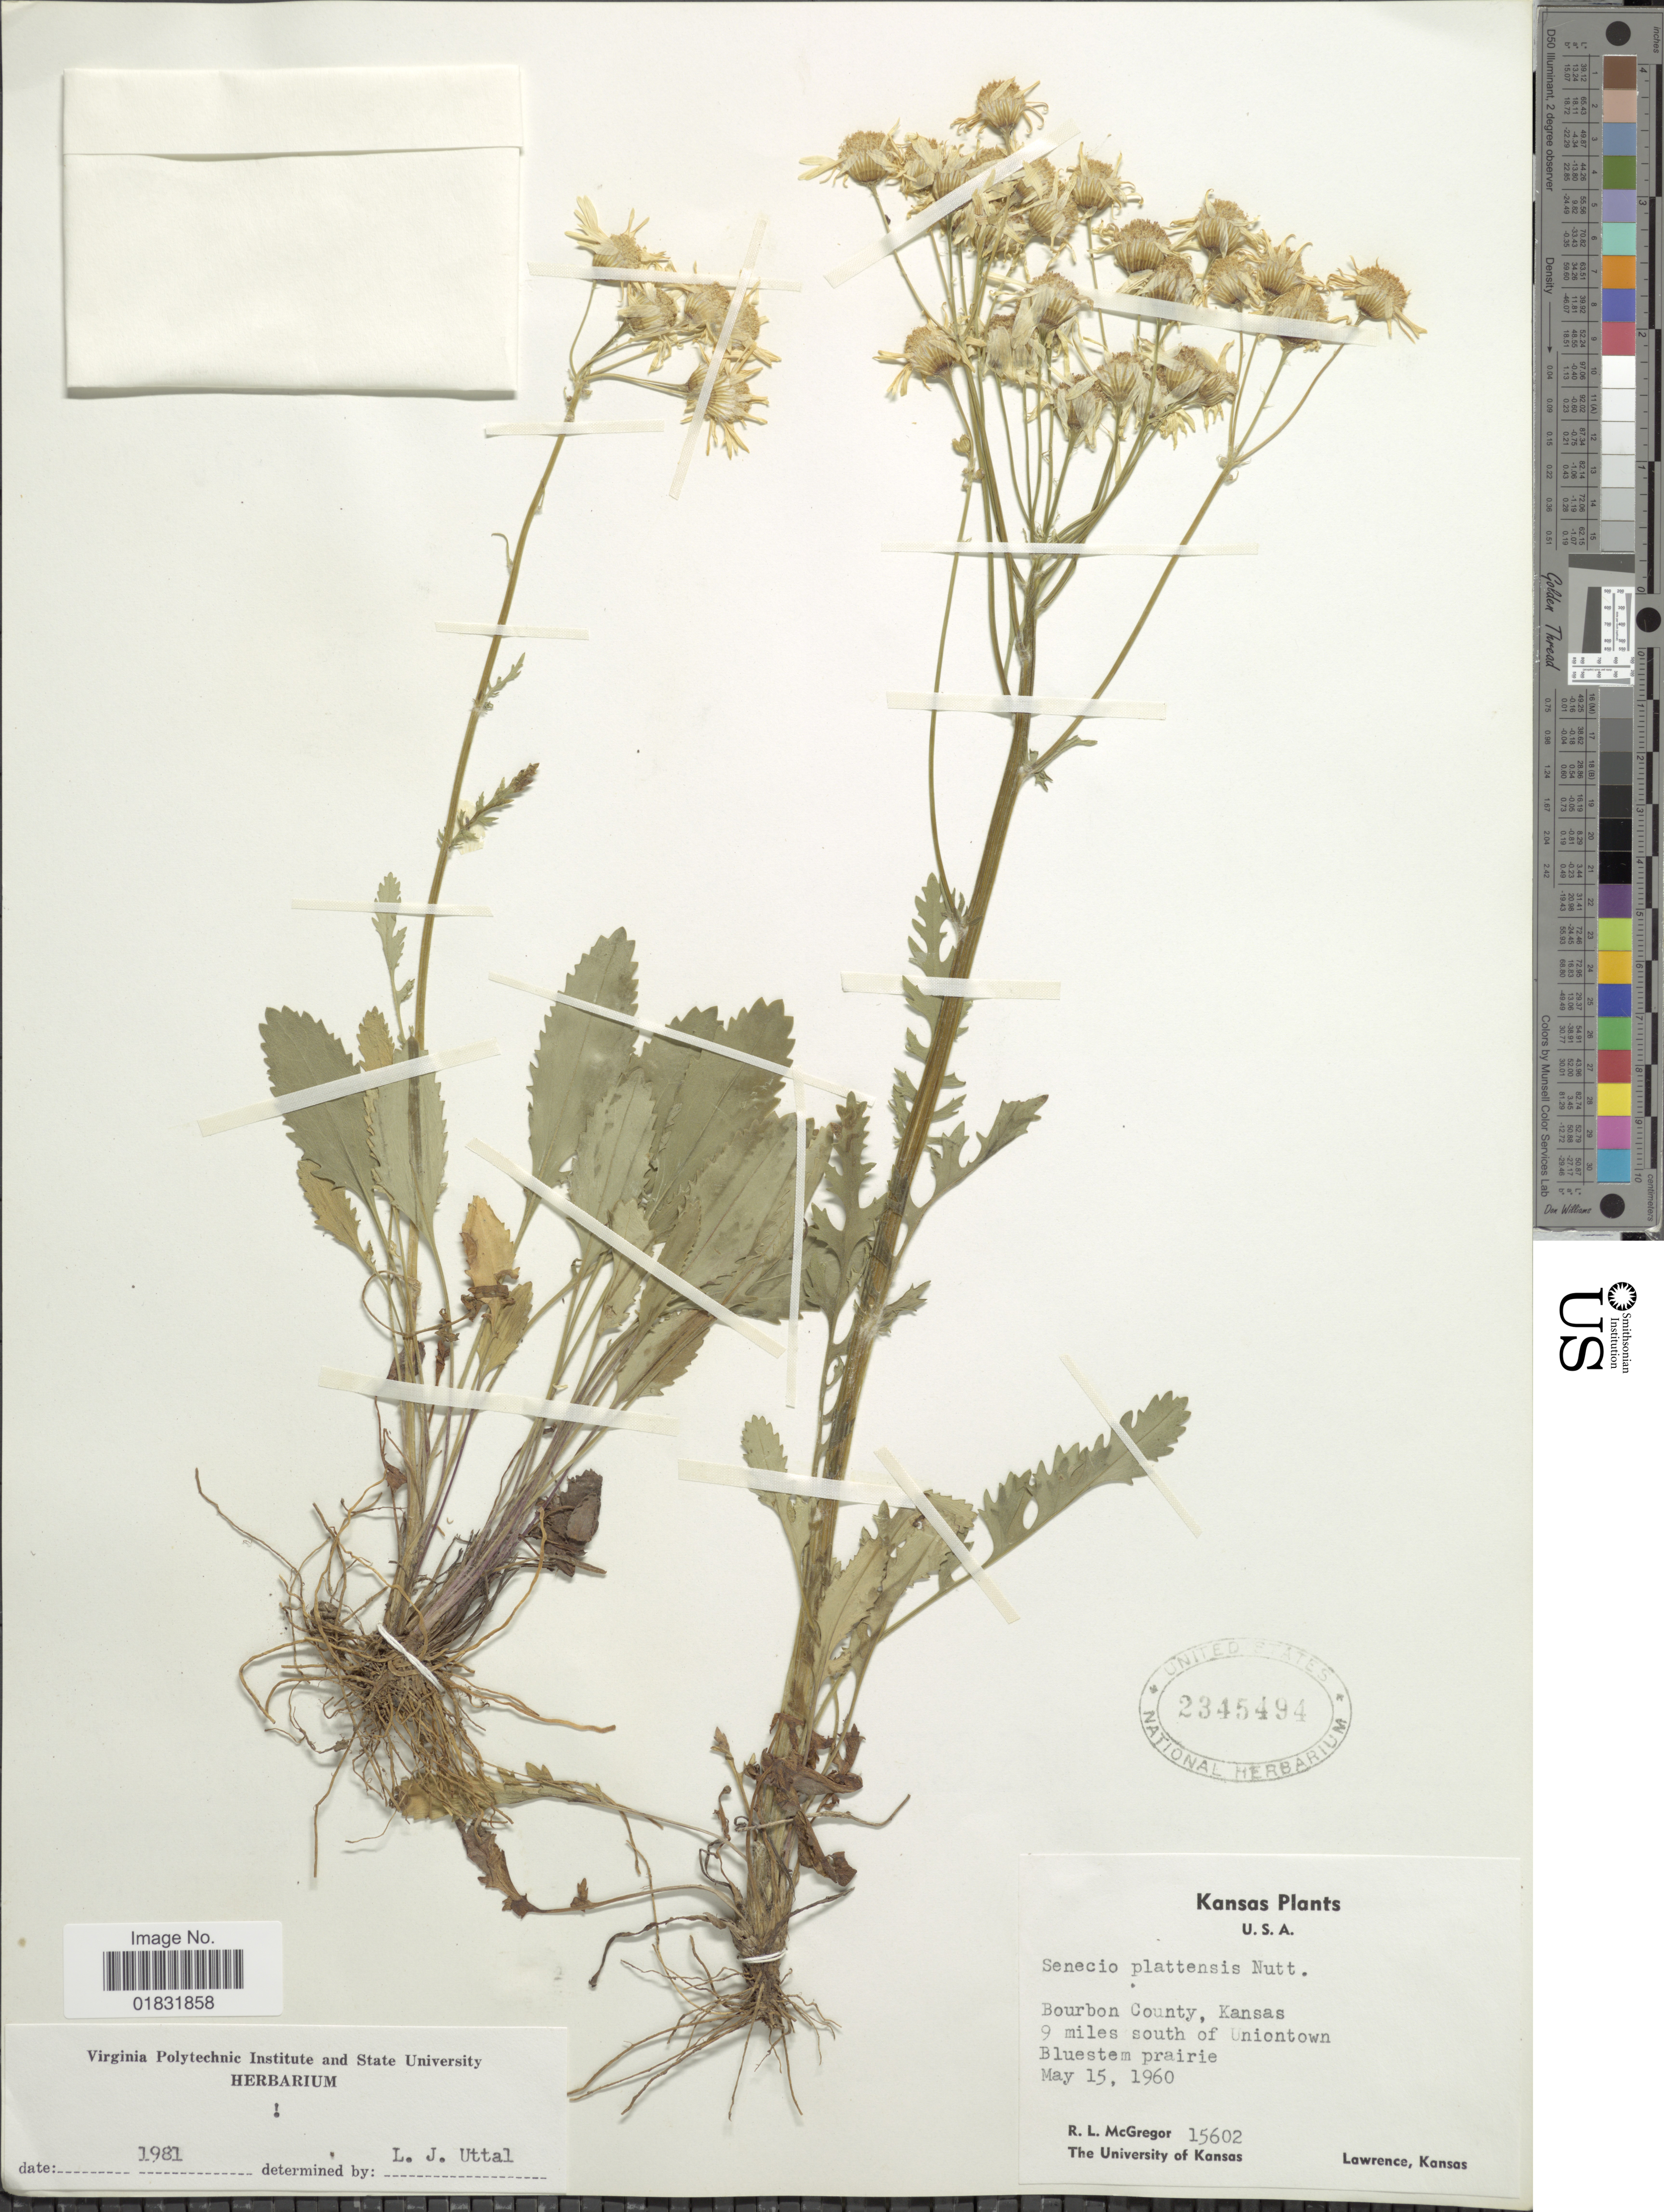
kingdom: Plantae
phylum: Tracheophyta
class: Magnoliopsida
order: Asterales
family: Asteraceae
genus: Packera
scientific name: Packera plattensis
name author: W.A. Weber & Á. Löve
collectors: R. McGregor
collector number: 15602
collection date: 1960-05-15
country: United States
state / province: Kansas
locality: Bourbon County, kansas, 9 miles south of Uniontown, Bluestem prairie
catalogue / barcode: US 2345494